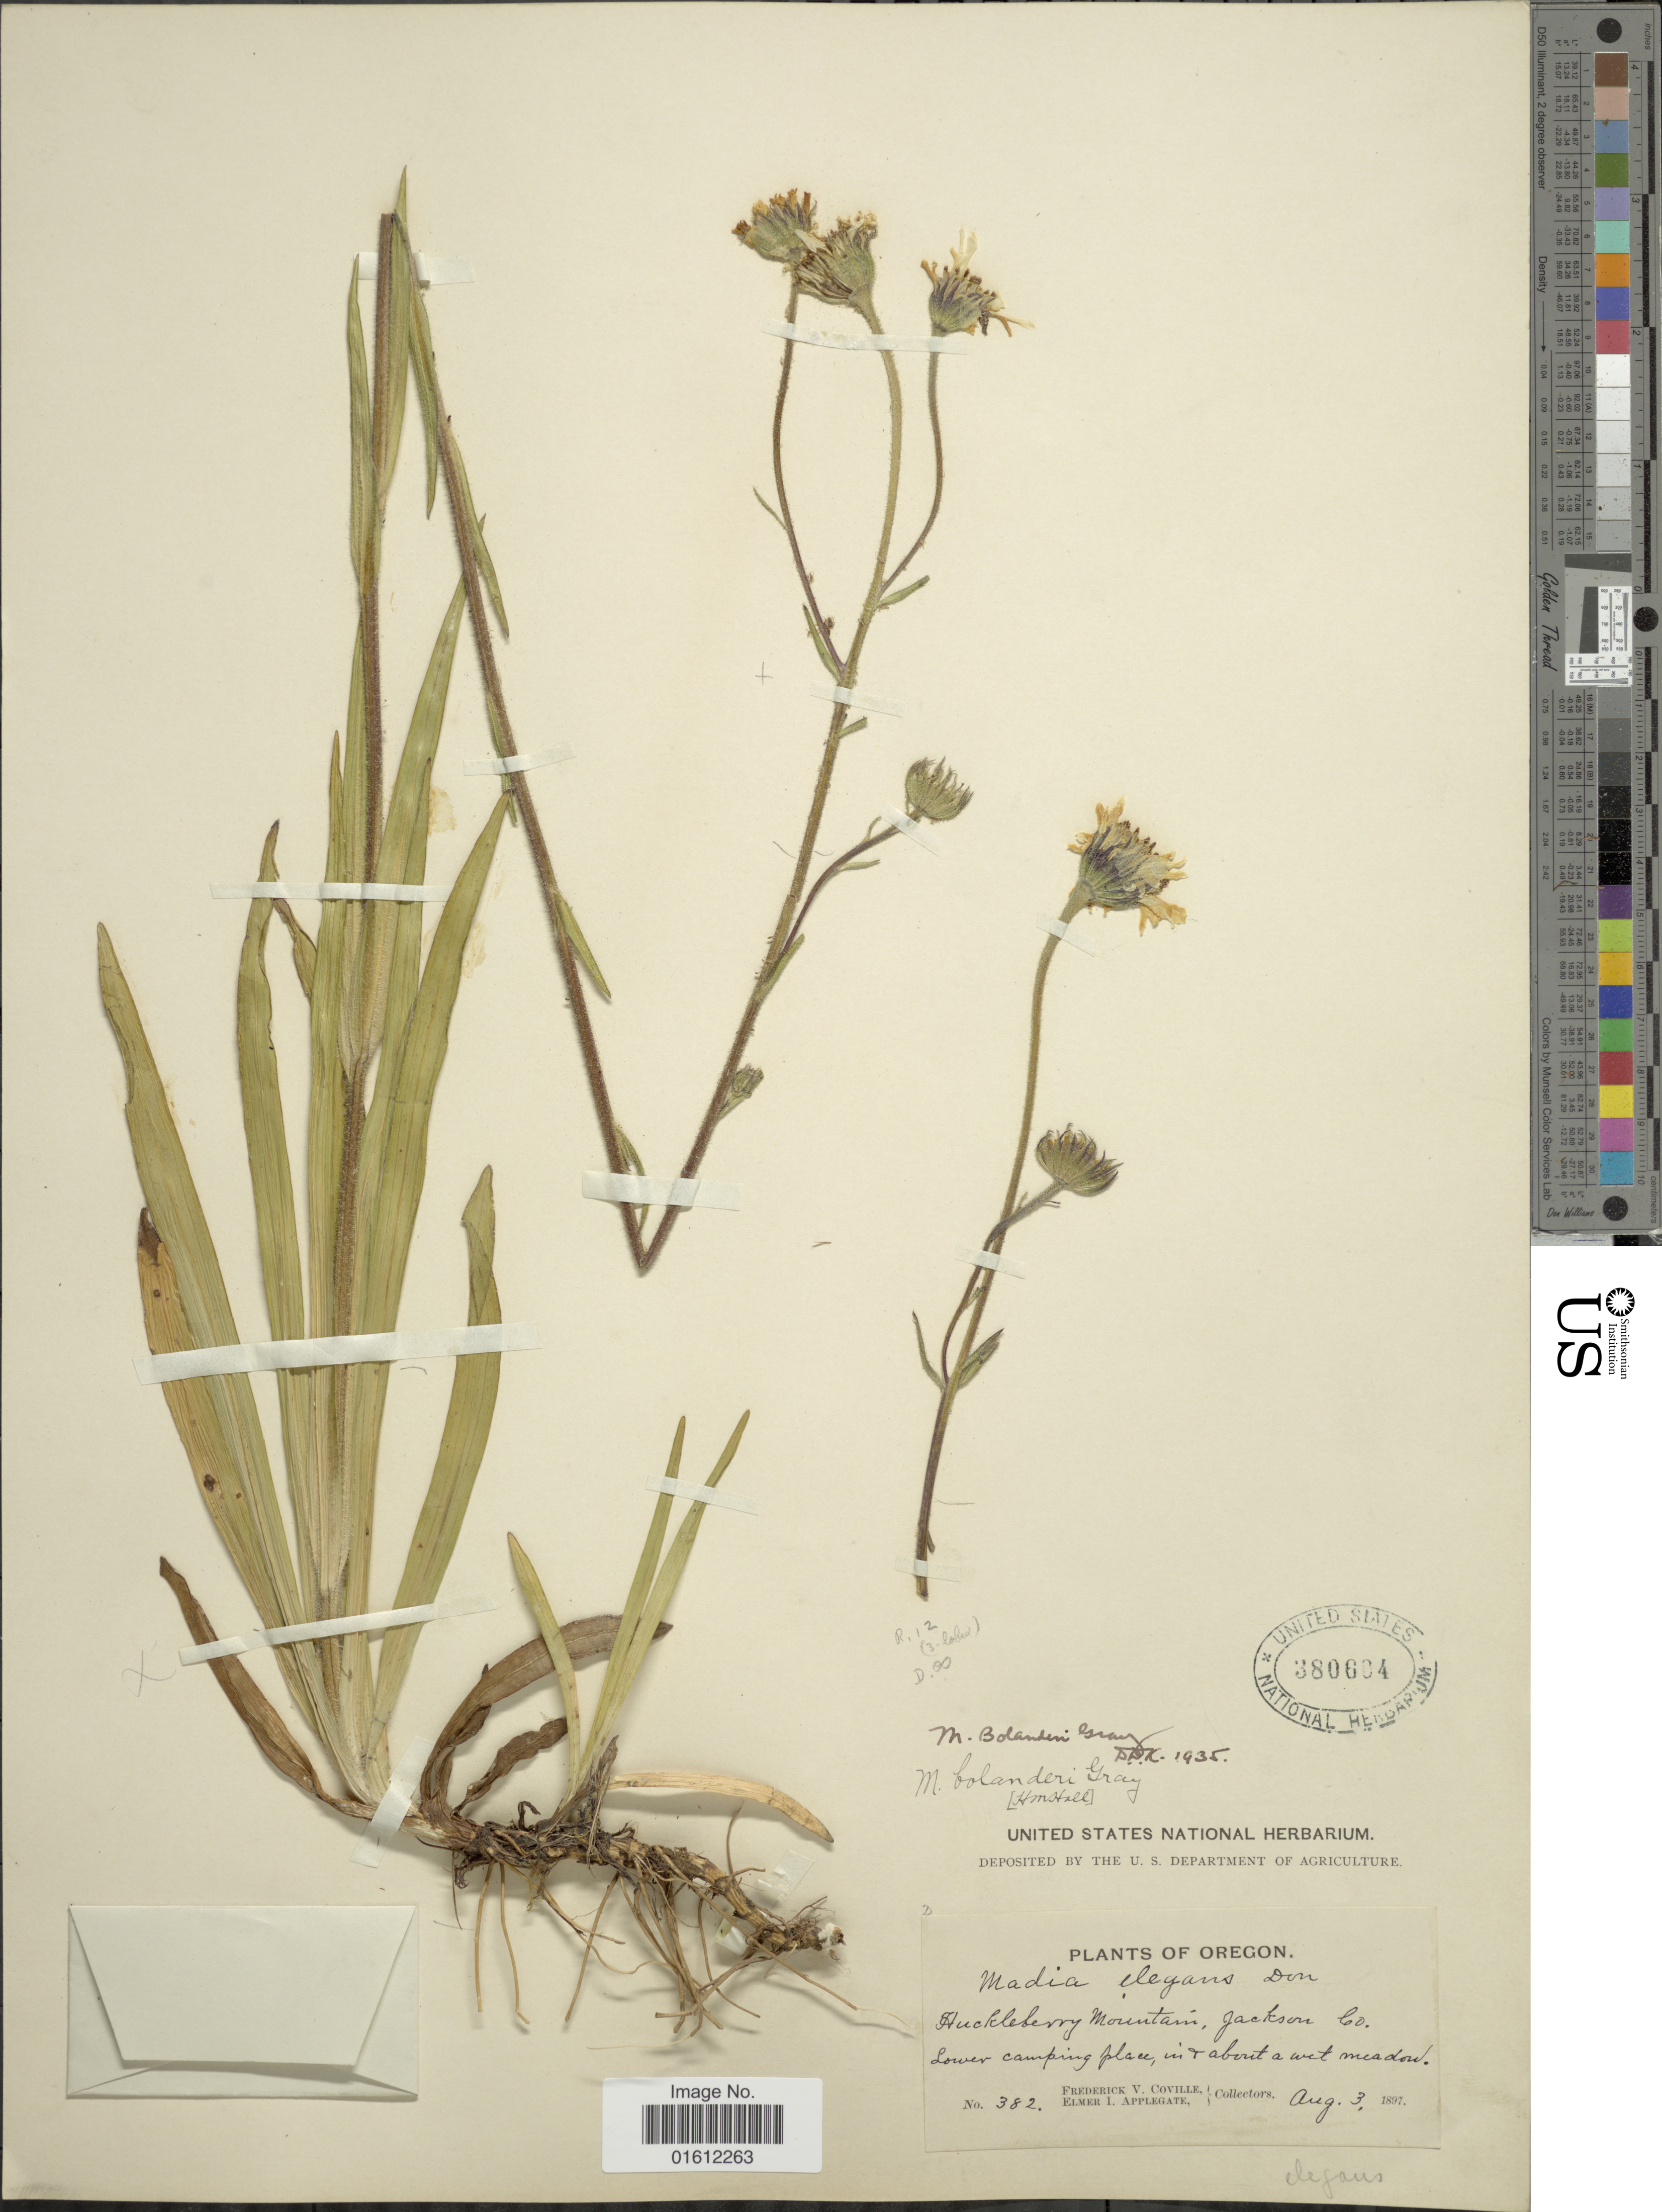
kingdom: Plantae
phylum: Tracheophyta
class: Magnoliopsida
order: Asterales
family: Asteraceae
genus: Madia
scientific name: Madia bolanderi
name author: A. Gray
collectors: F. V. Coville & E. I. Applegate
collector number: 382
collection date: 1897-08-03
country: United States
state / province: Oregon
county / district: Jackson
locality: Huckleberry Mountain, Jackson Co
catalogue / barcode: US 380604